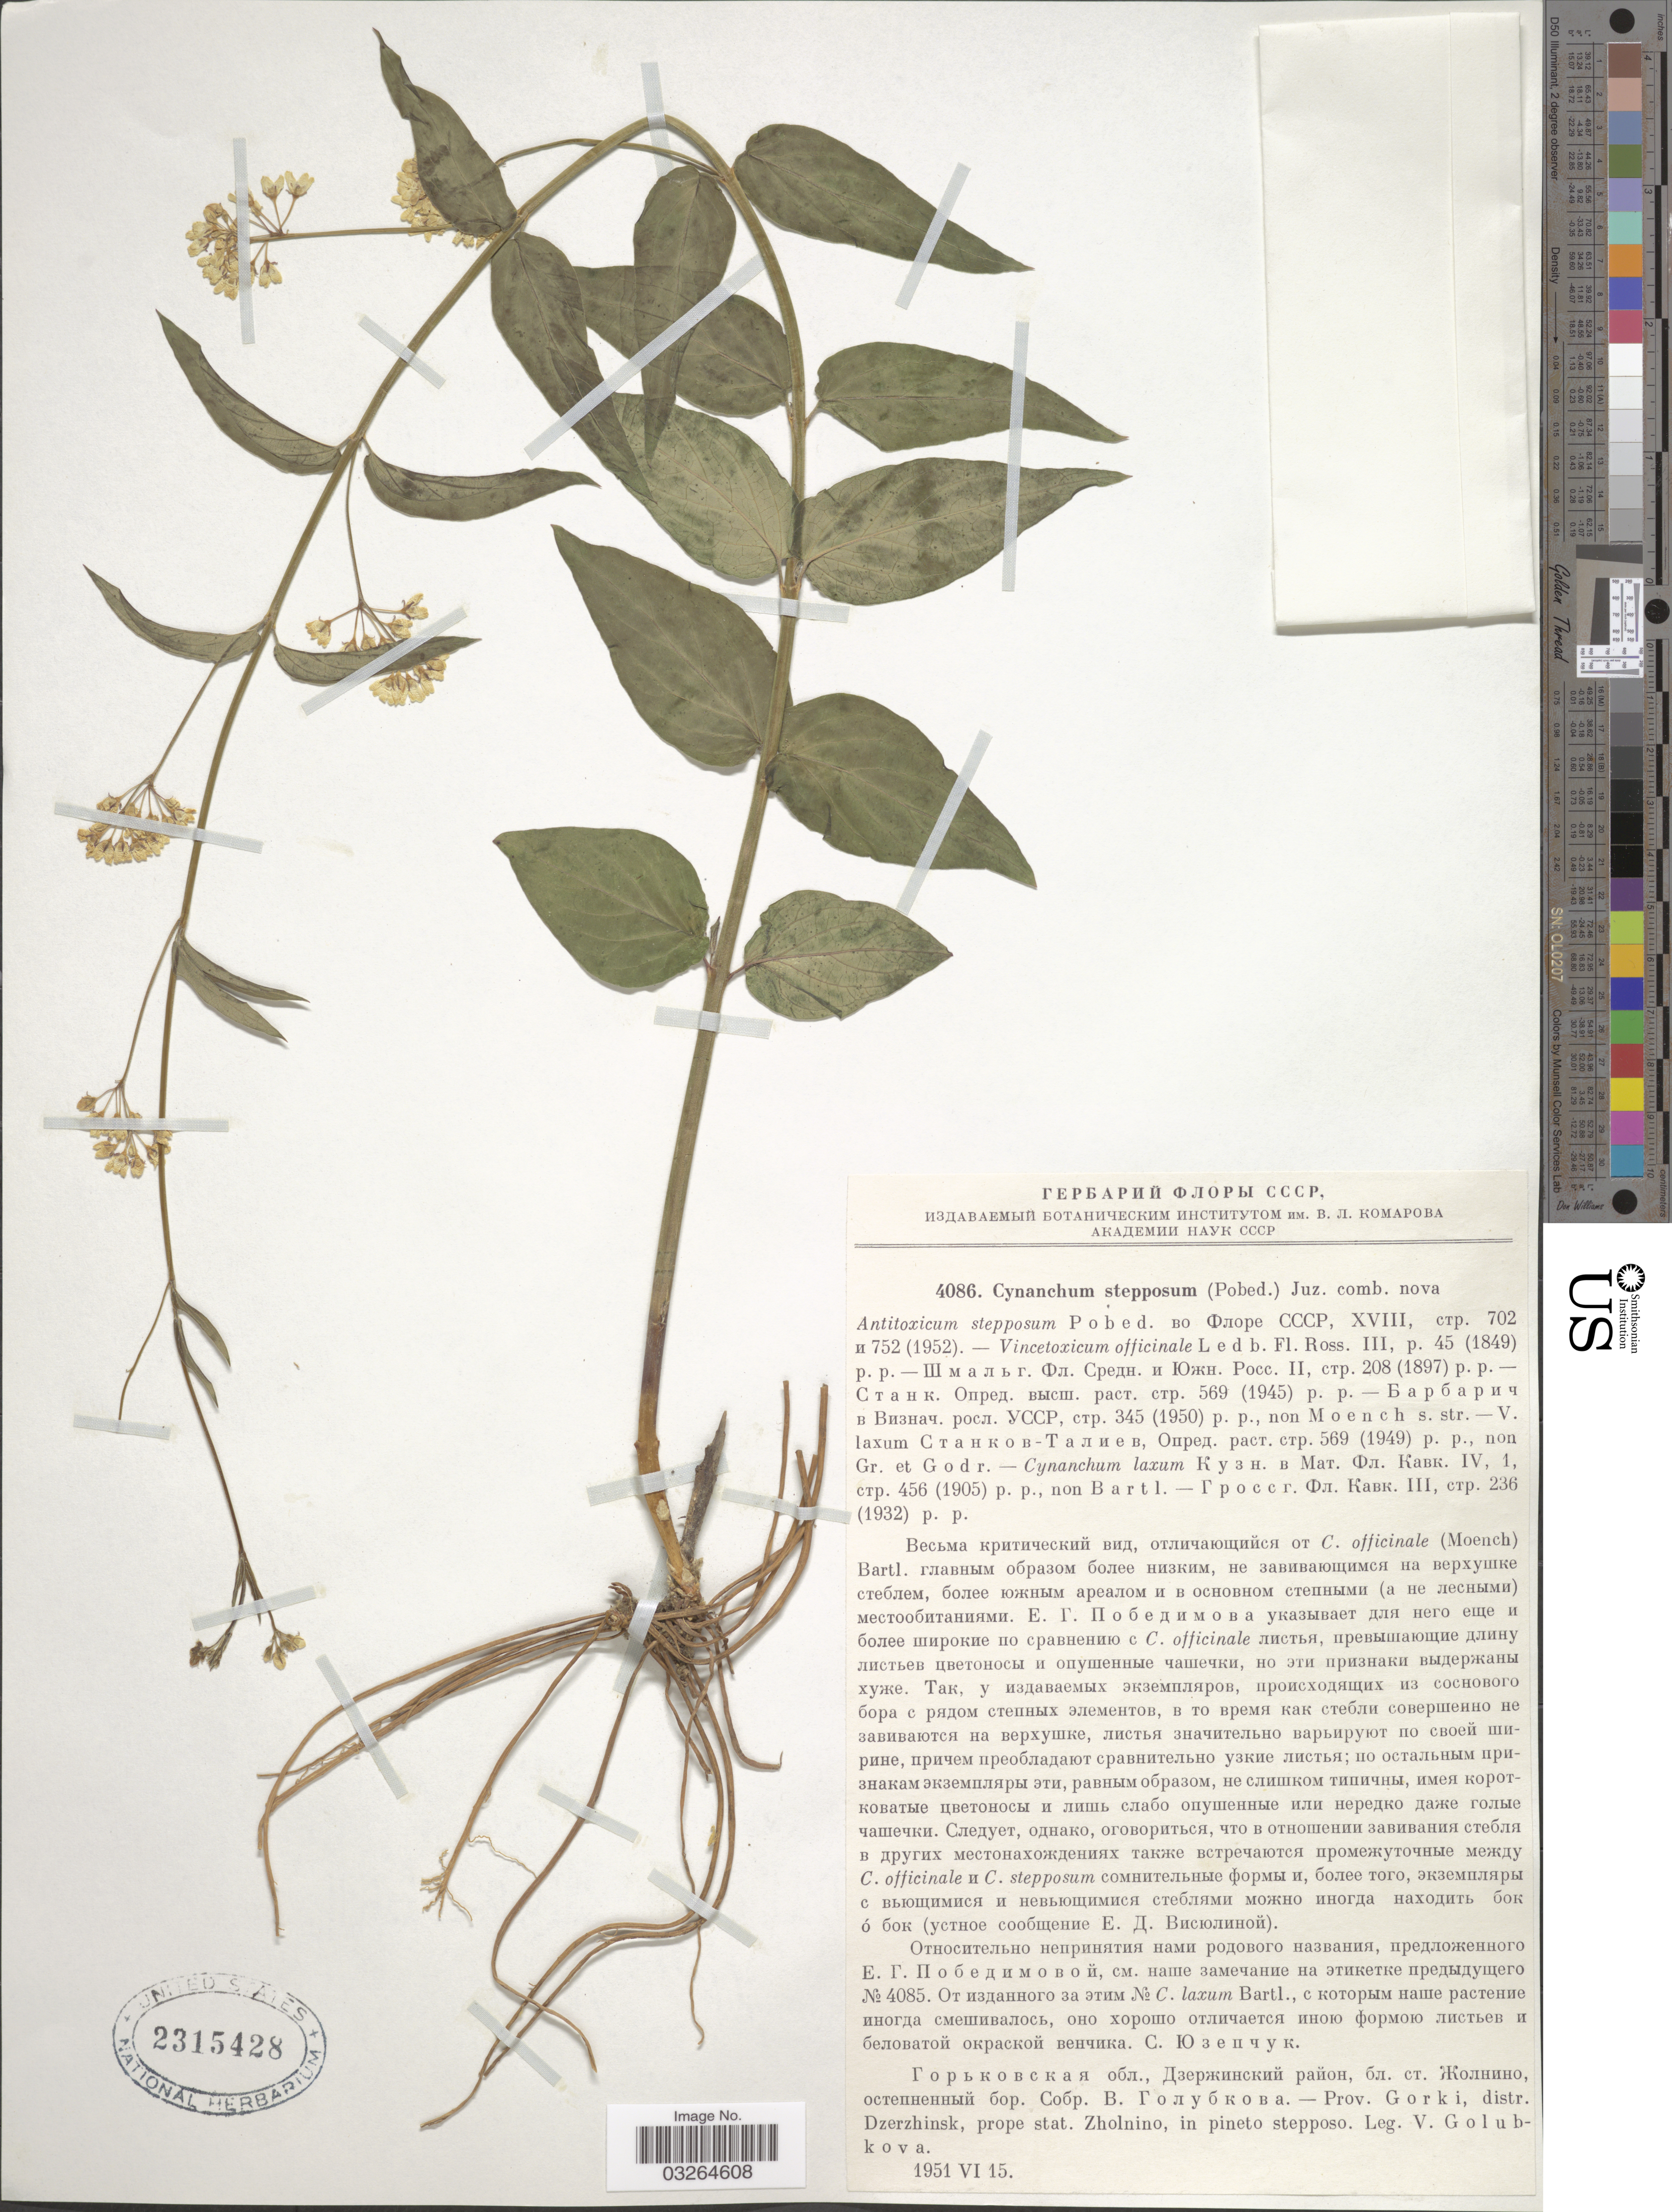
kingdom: Plantae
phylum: Tracheophyta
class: Magnoliopsida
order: Gentianales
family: Apocynaceae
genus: Cynanchum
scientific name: Cynanchum stepposum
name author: (Pobed.) Juz.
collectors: V. F. Golubkova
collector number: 4086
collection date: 1951-06-15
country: Russian Federation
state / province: Yaroslavl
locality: Prov. Gorki, distr. Dzerzhinsk, prope stat. Zholnino, in pineto stepposo.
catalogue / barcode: US 2315428